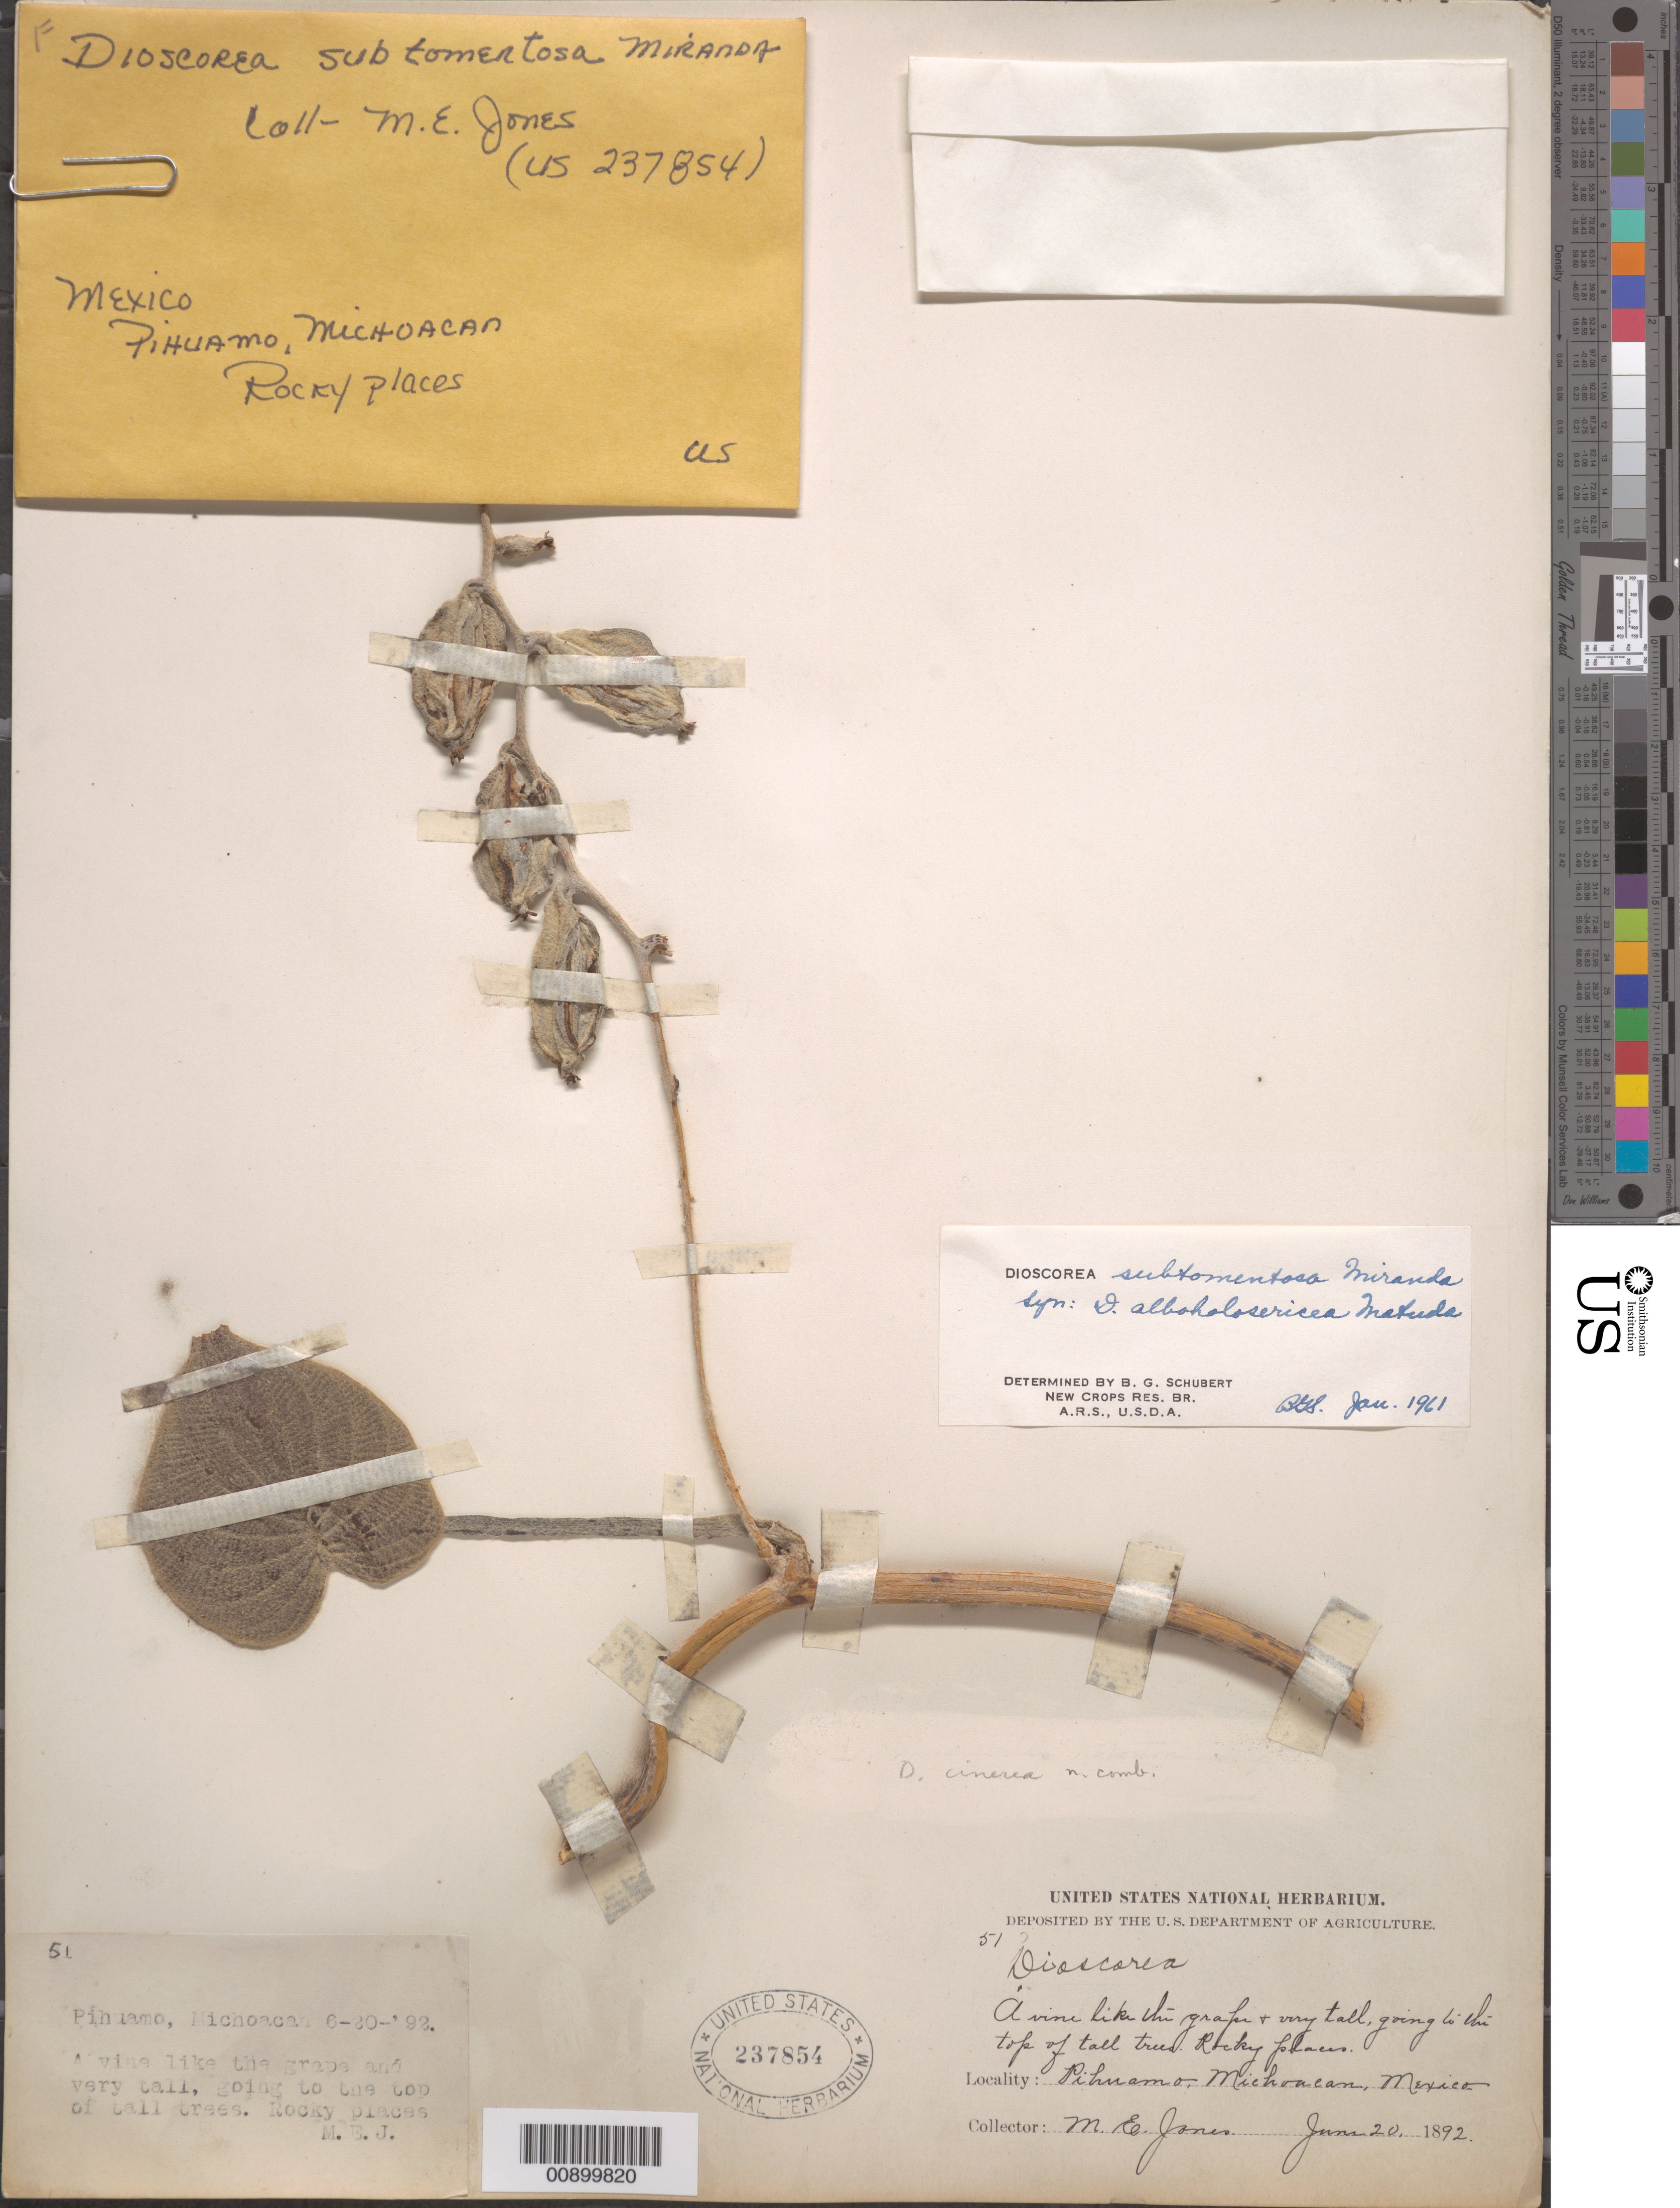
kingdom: Plantae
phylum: Tracheophyta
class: Liliopsida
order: Dioscoreales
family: Dioscoreaceae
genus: Dioscorea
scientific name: Dioscorea subtomentosa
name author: Miranda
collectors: M. E. Jones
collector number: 51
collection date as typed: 20 Jun 1892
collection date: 1892-06-20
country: Mexico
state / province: Michoacán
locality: Pihuamo, Michoacán.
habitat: Rocky places. Going to the top of tall trees.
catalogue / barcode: US 237854